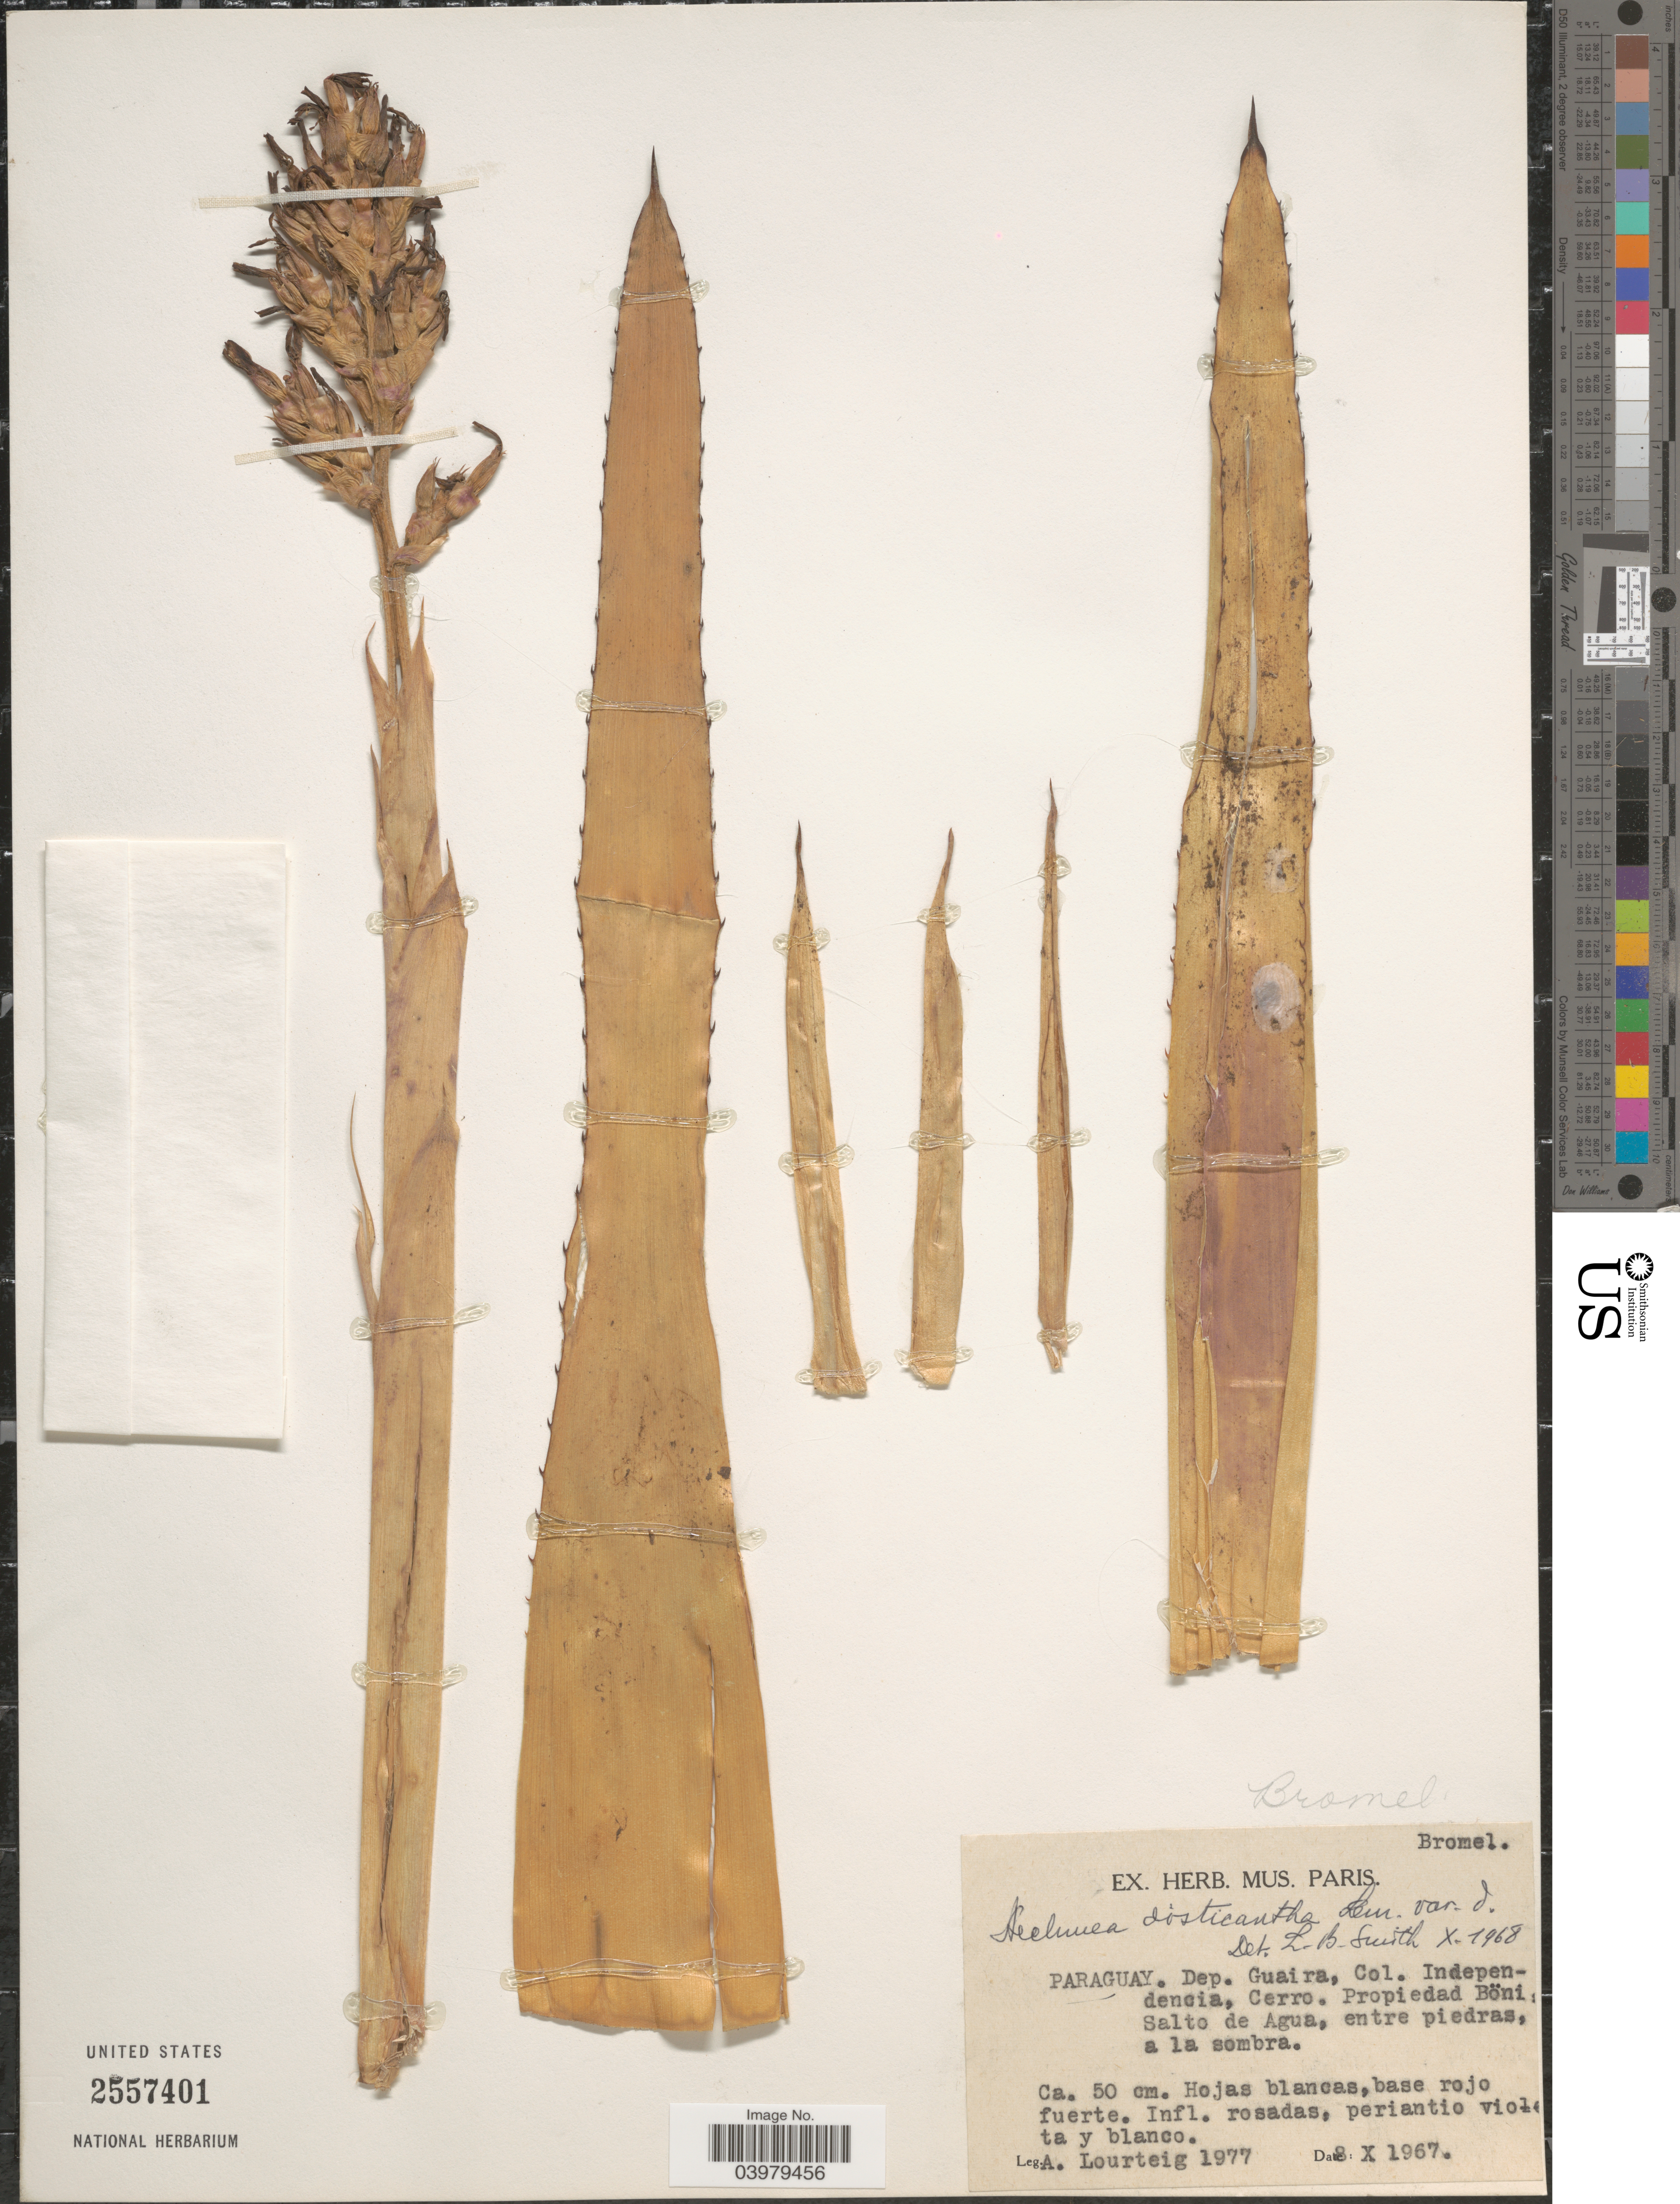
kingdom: Plantae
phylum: Tracheophyta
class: Liliopsida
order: Poales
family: Bromeliaceae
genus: Aechmea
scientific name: Aechmea distichantha var. distichantha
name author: Lem.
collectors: A. Lourteig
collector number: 1977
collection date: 1967-10-08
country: Paraguay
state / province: Guaira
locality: Dep. Guaira, Col. Independencia, Cerro. Propiedad Böni. Salto de Agua, entre piedras, a la sombra.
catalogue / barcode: US 2557401